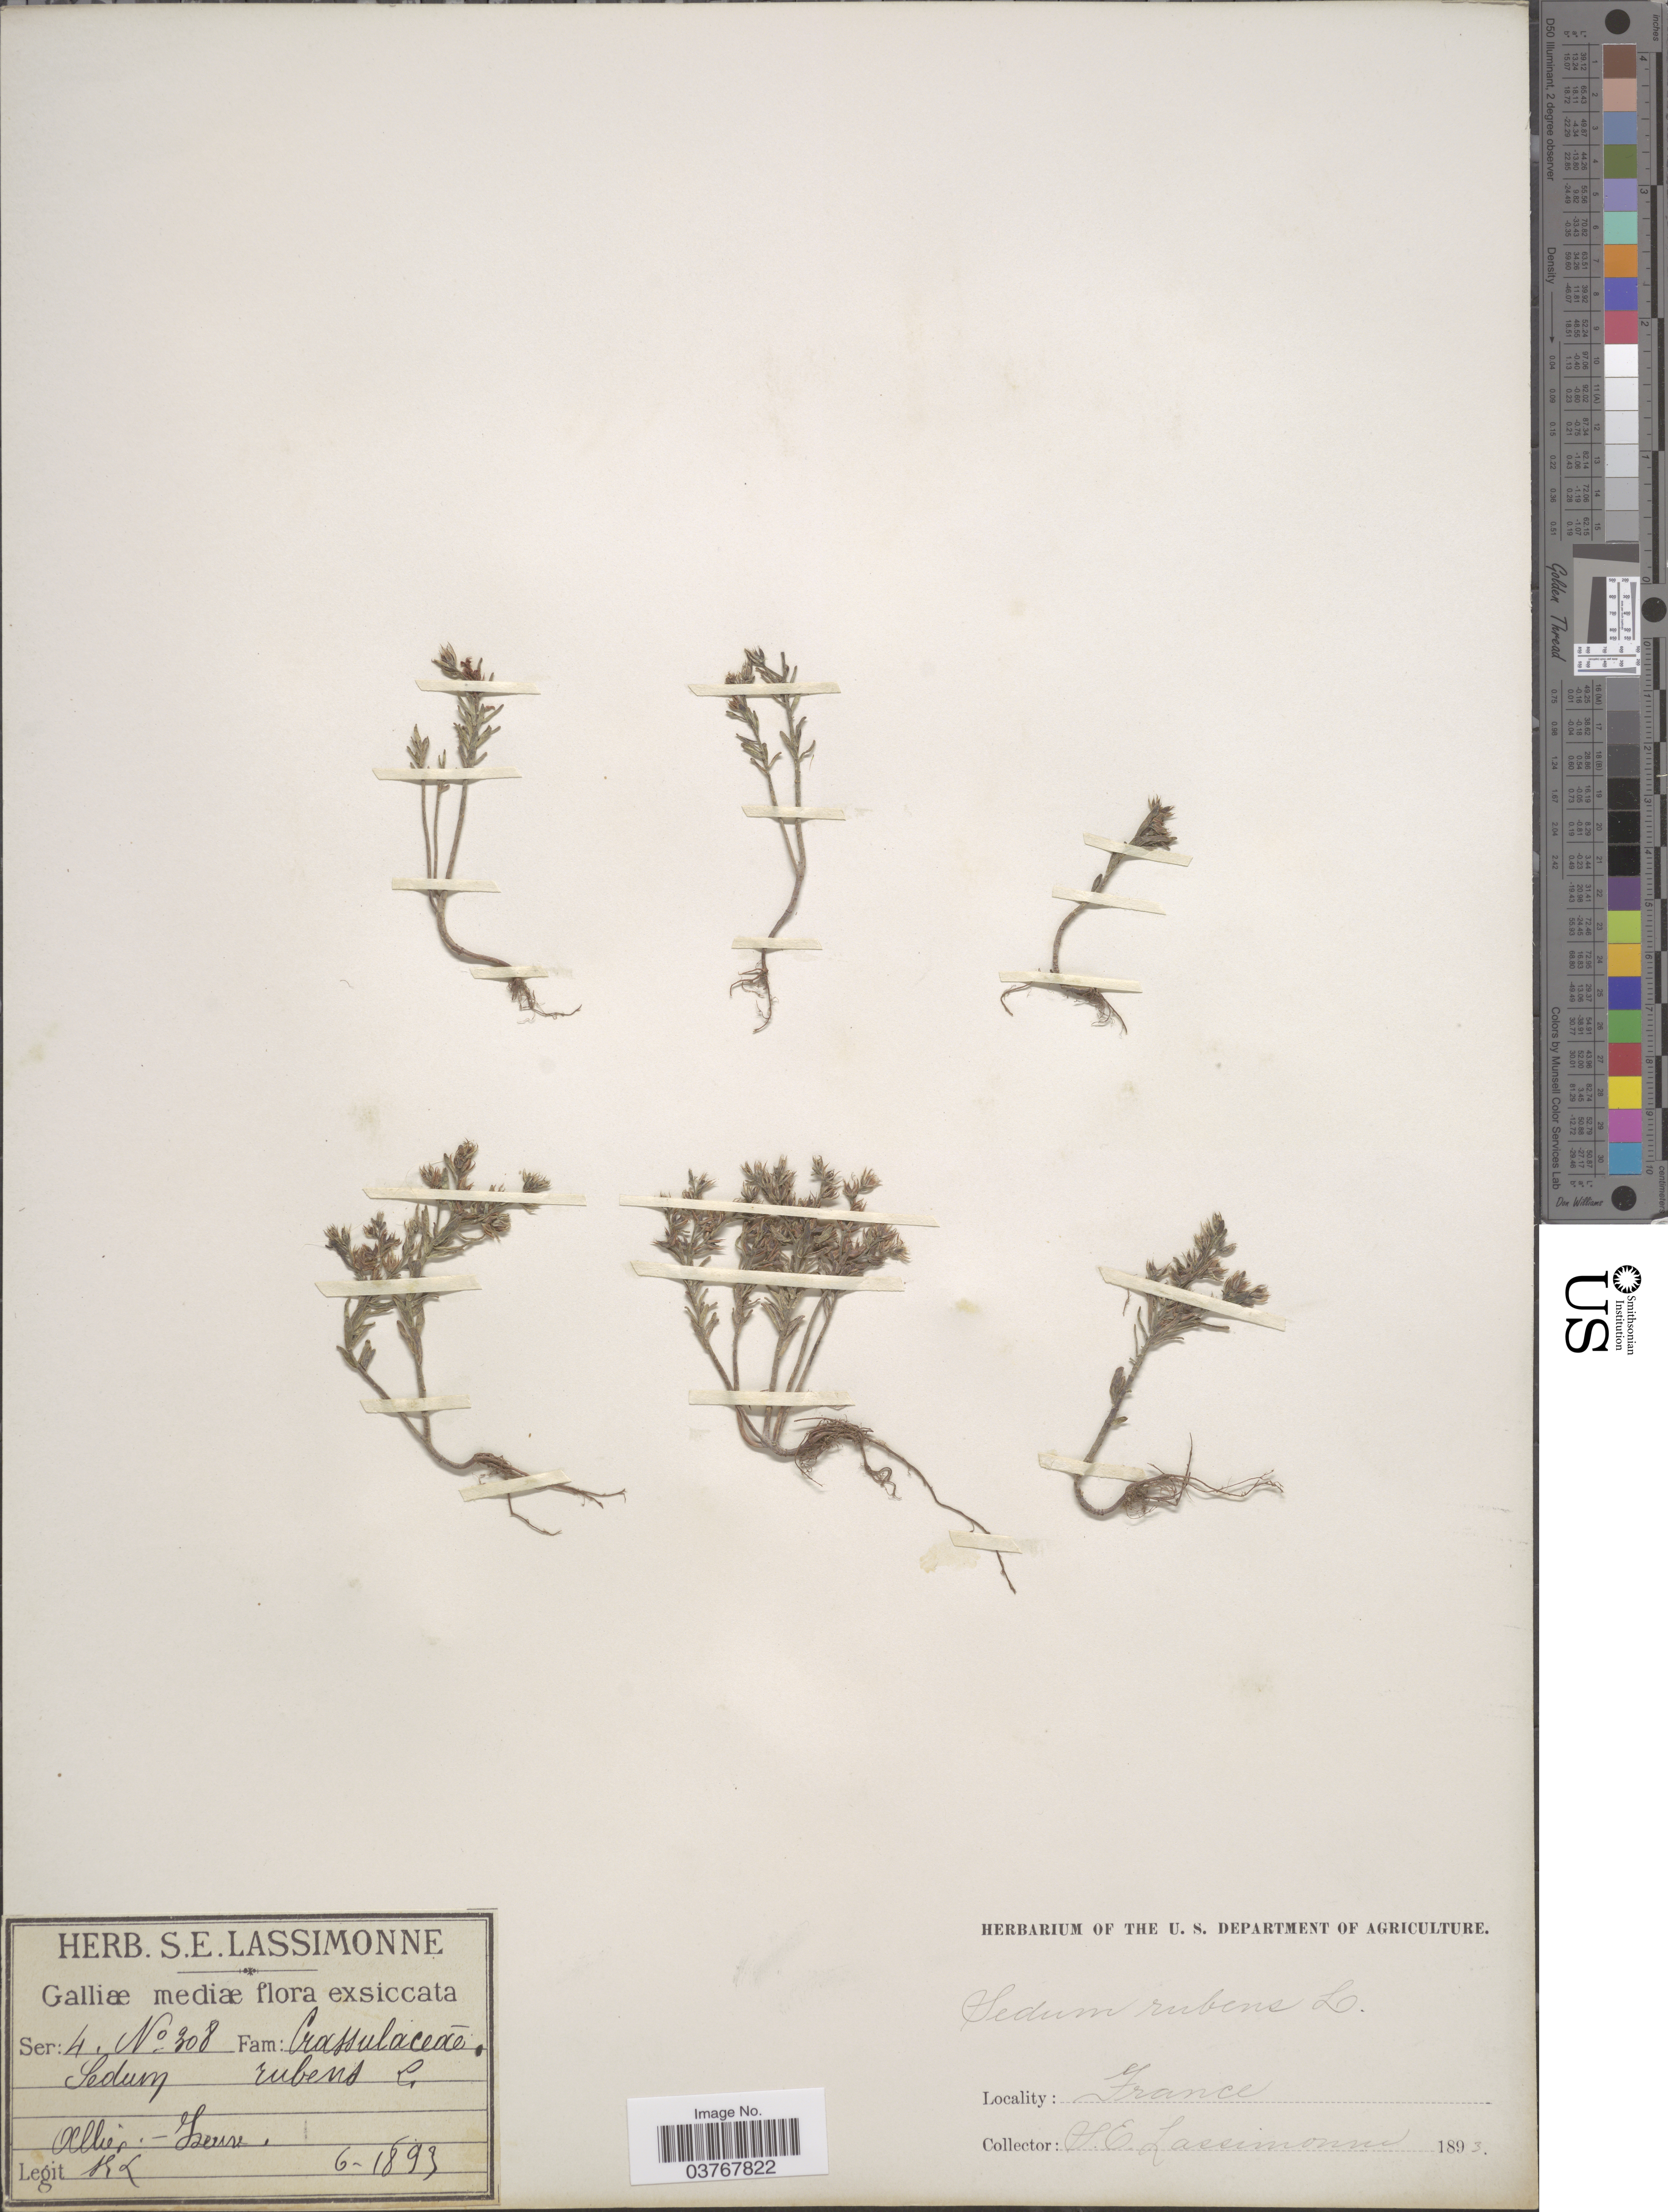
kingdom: Plantae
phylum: Tracheophyta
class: Magnoliopsida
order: Saxifragales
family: Crassulaceae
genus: Sedum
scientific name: Sedum rubens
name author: L.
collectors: S. Lassimonne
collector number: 308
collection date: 1893-06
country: France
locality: Galliae mediae. Allier - Yzeure.